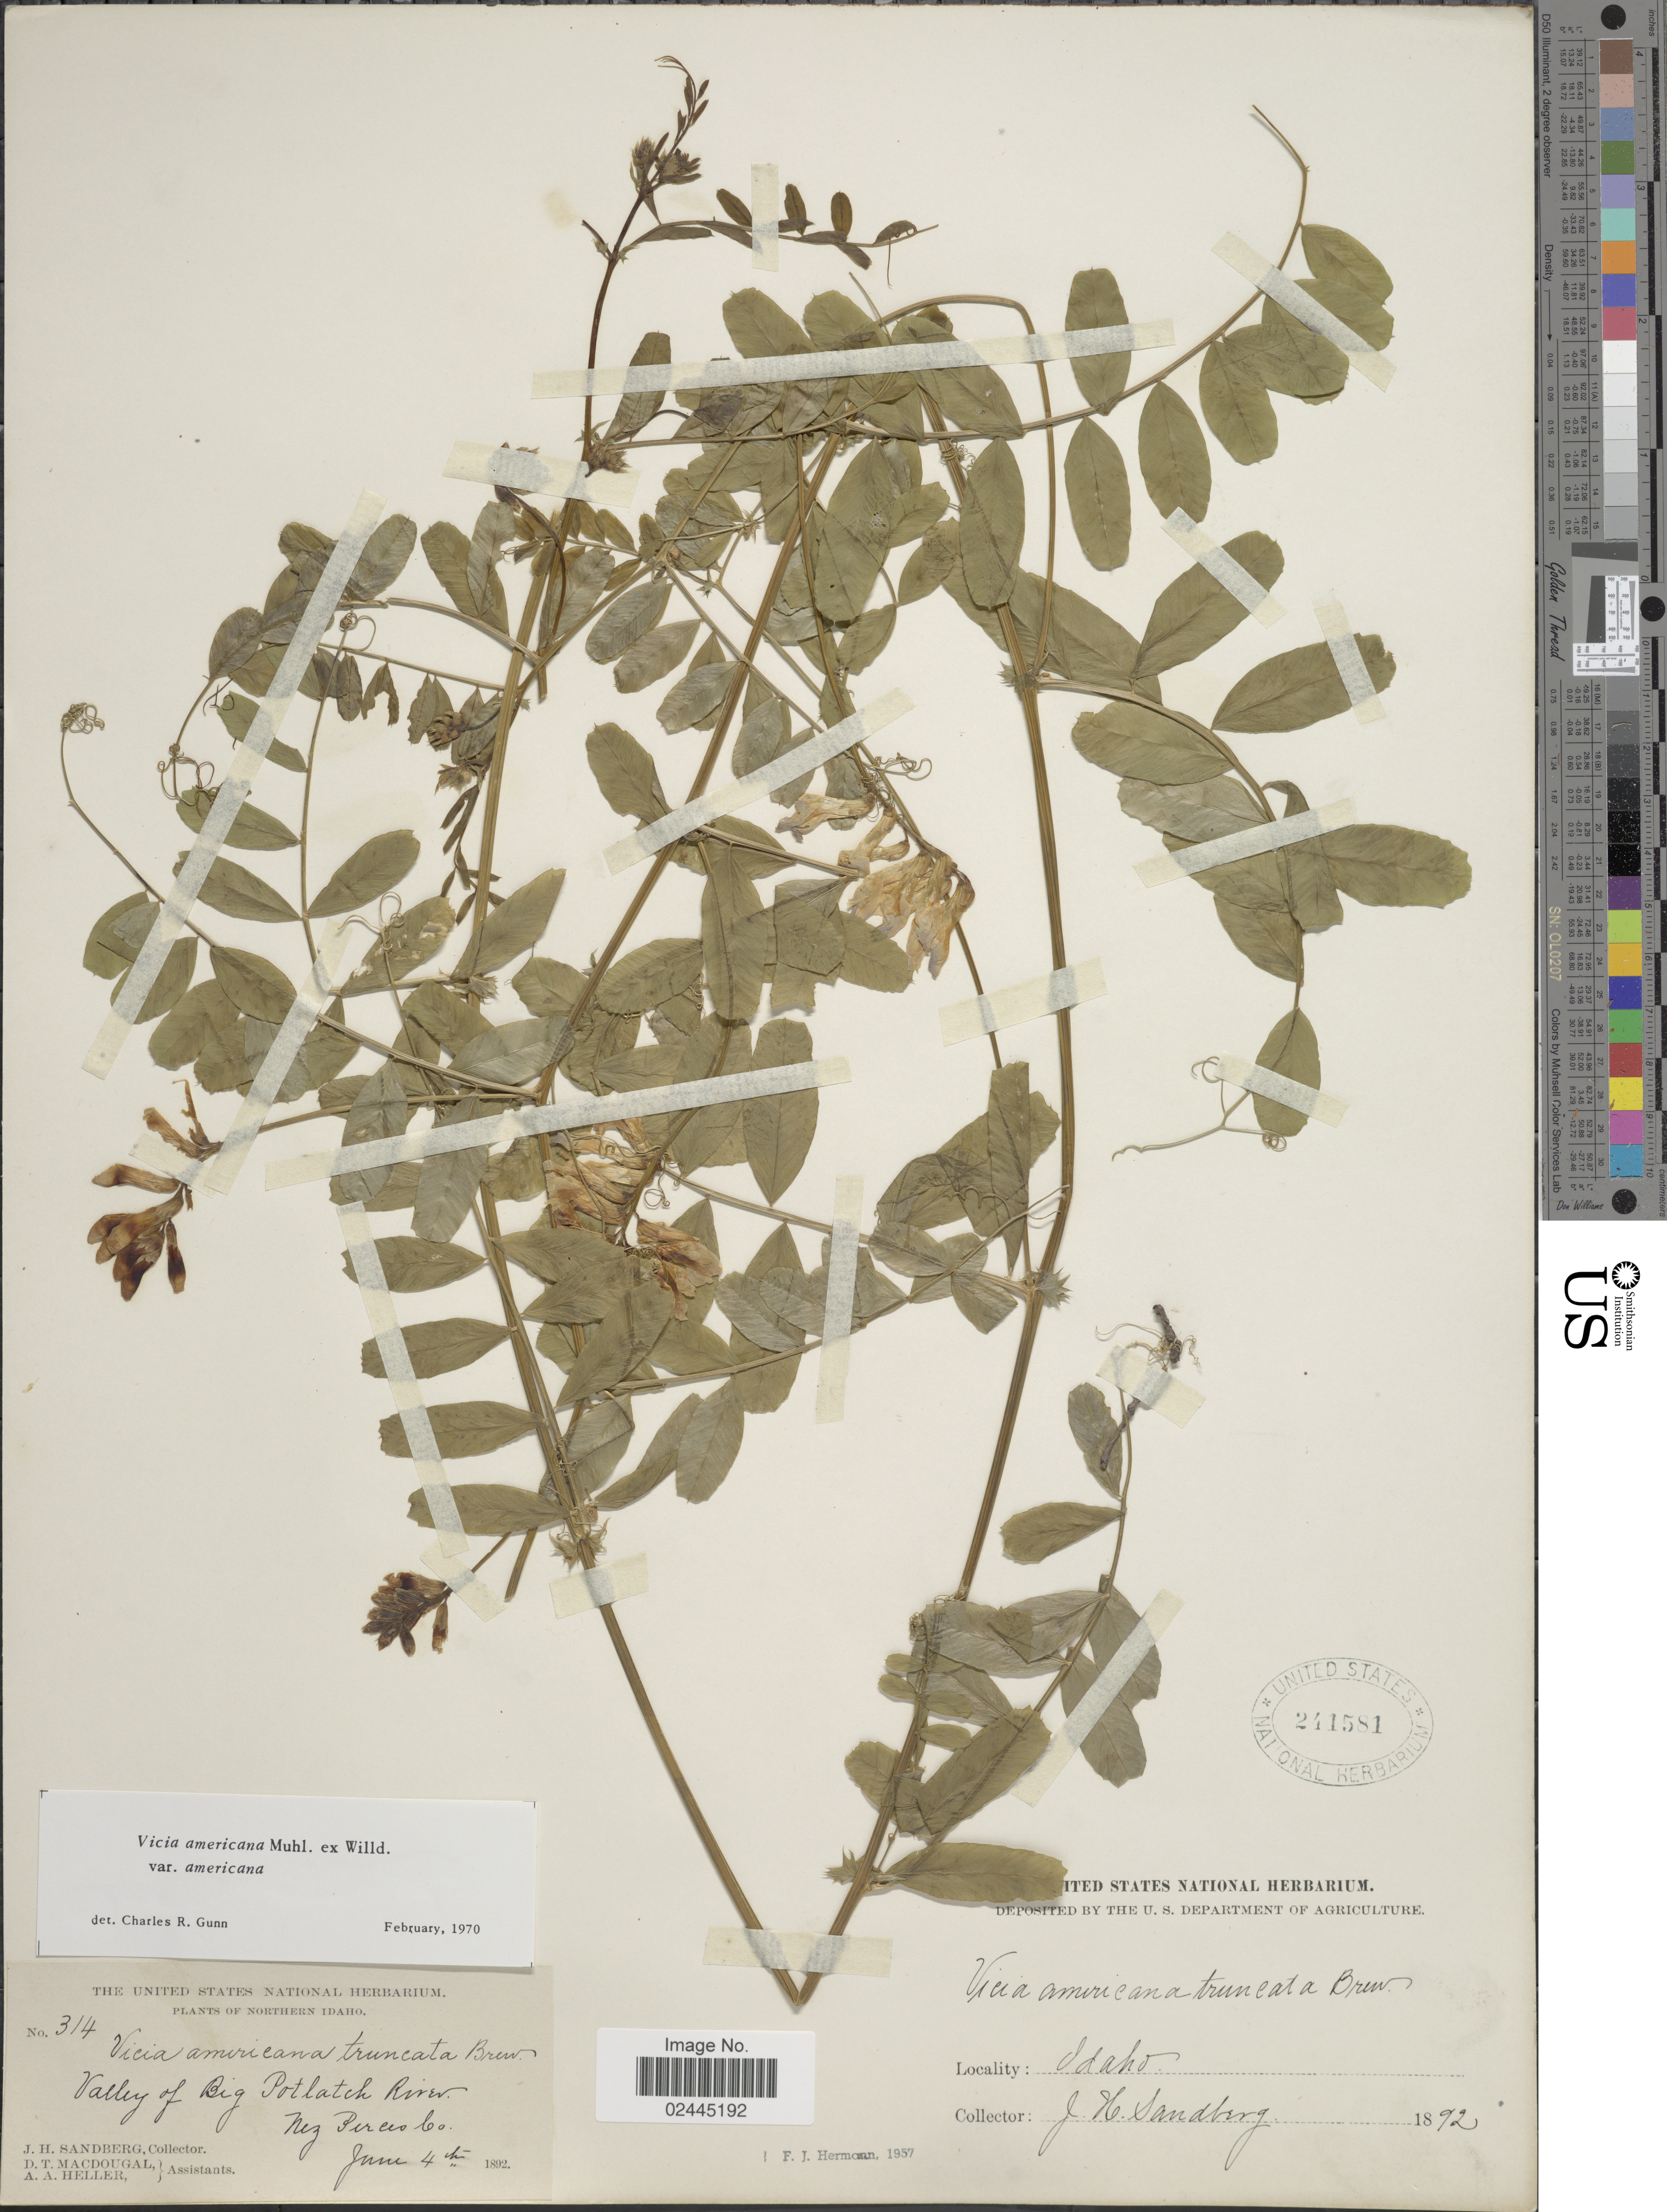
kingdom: Plantae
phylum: Tracheophyta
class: Magnoliopsida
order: Fabales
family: Fabaceae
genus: Vicia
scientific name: Vicia americana var. americana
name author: Muhl. ex Willd.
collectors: J. H. Sandberg, D. T. MacDougal & A. A. Heller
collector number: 314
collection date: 1892-06-04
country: United States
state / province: Idaho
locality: Northern Idaho. Valley of Big Potlatch River. Nez Perces Co.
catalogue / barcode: US 241581